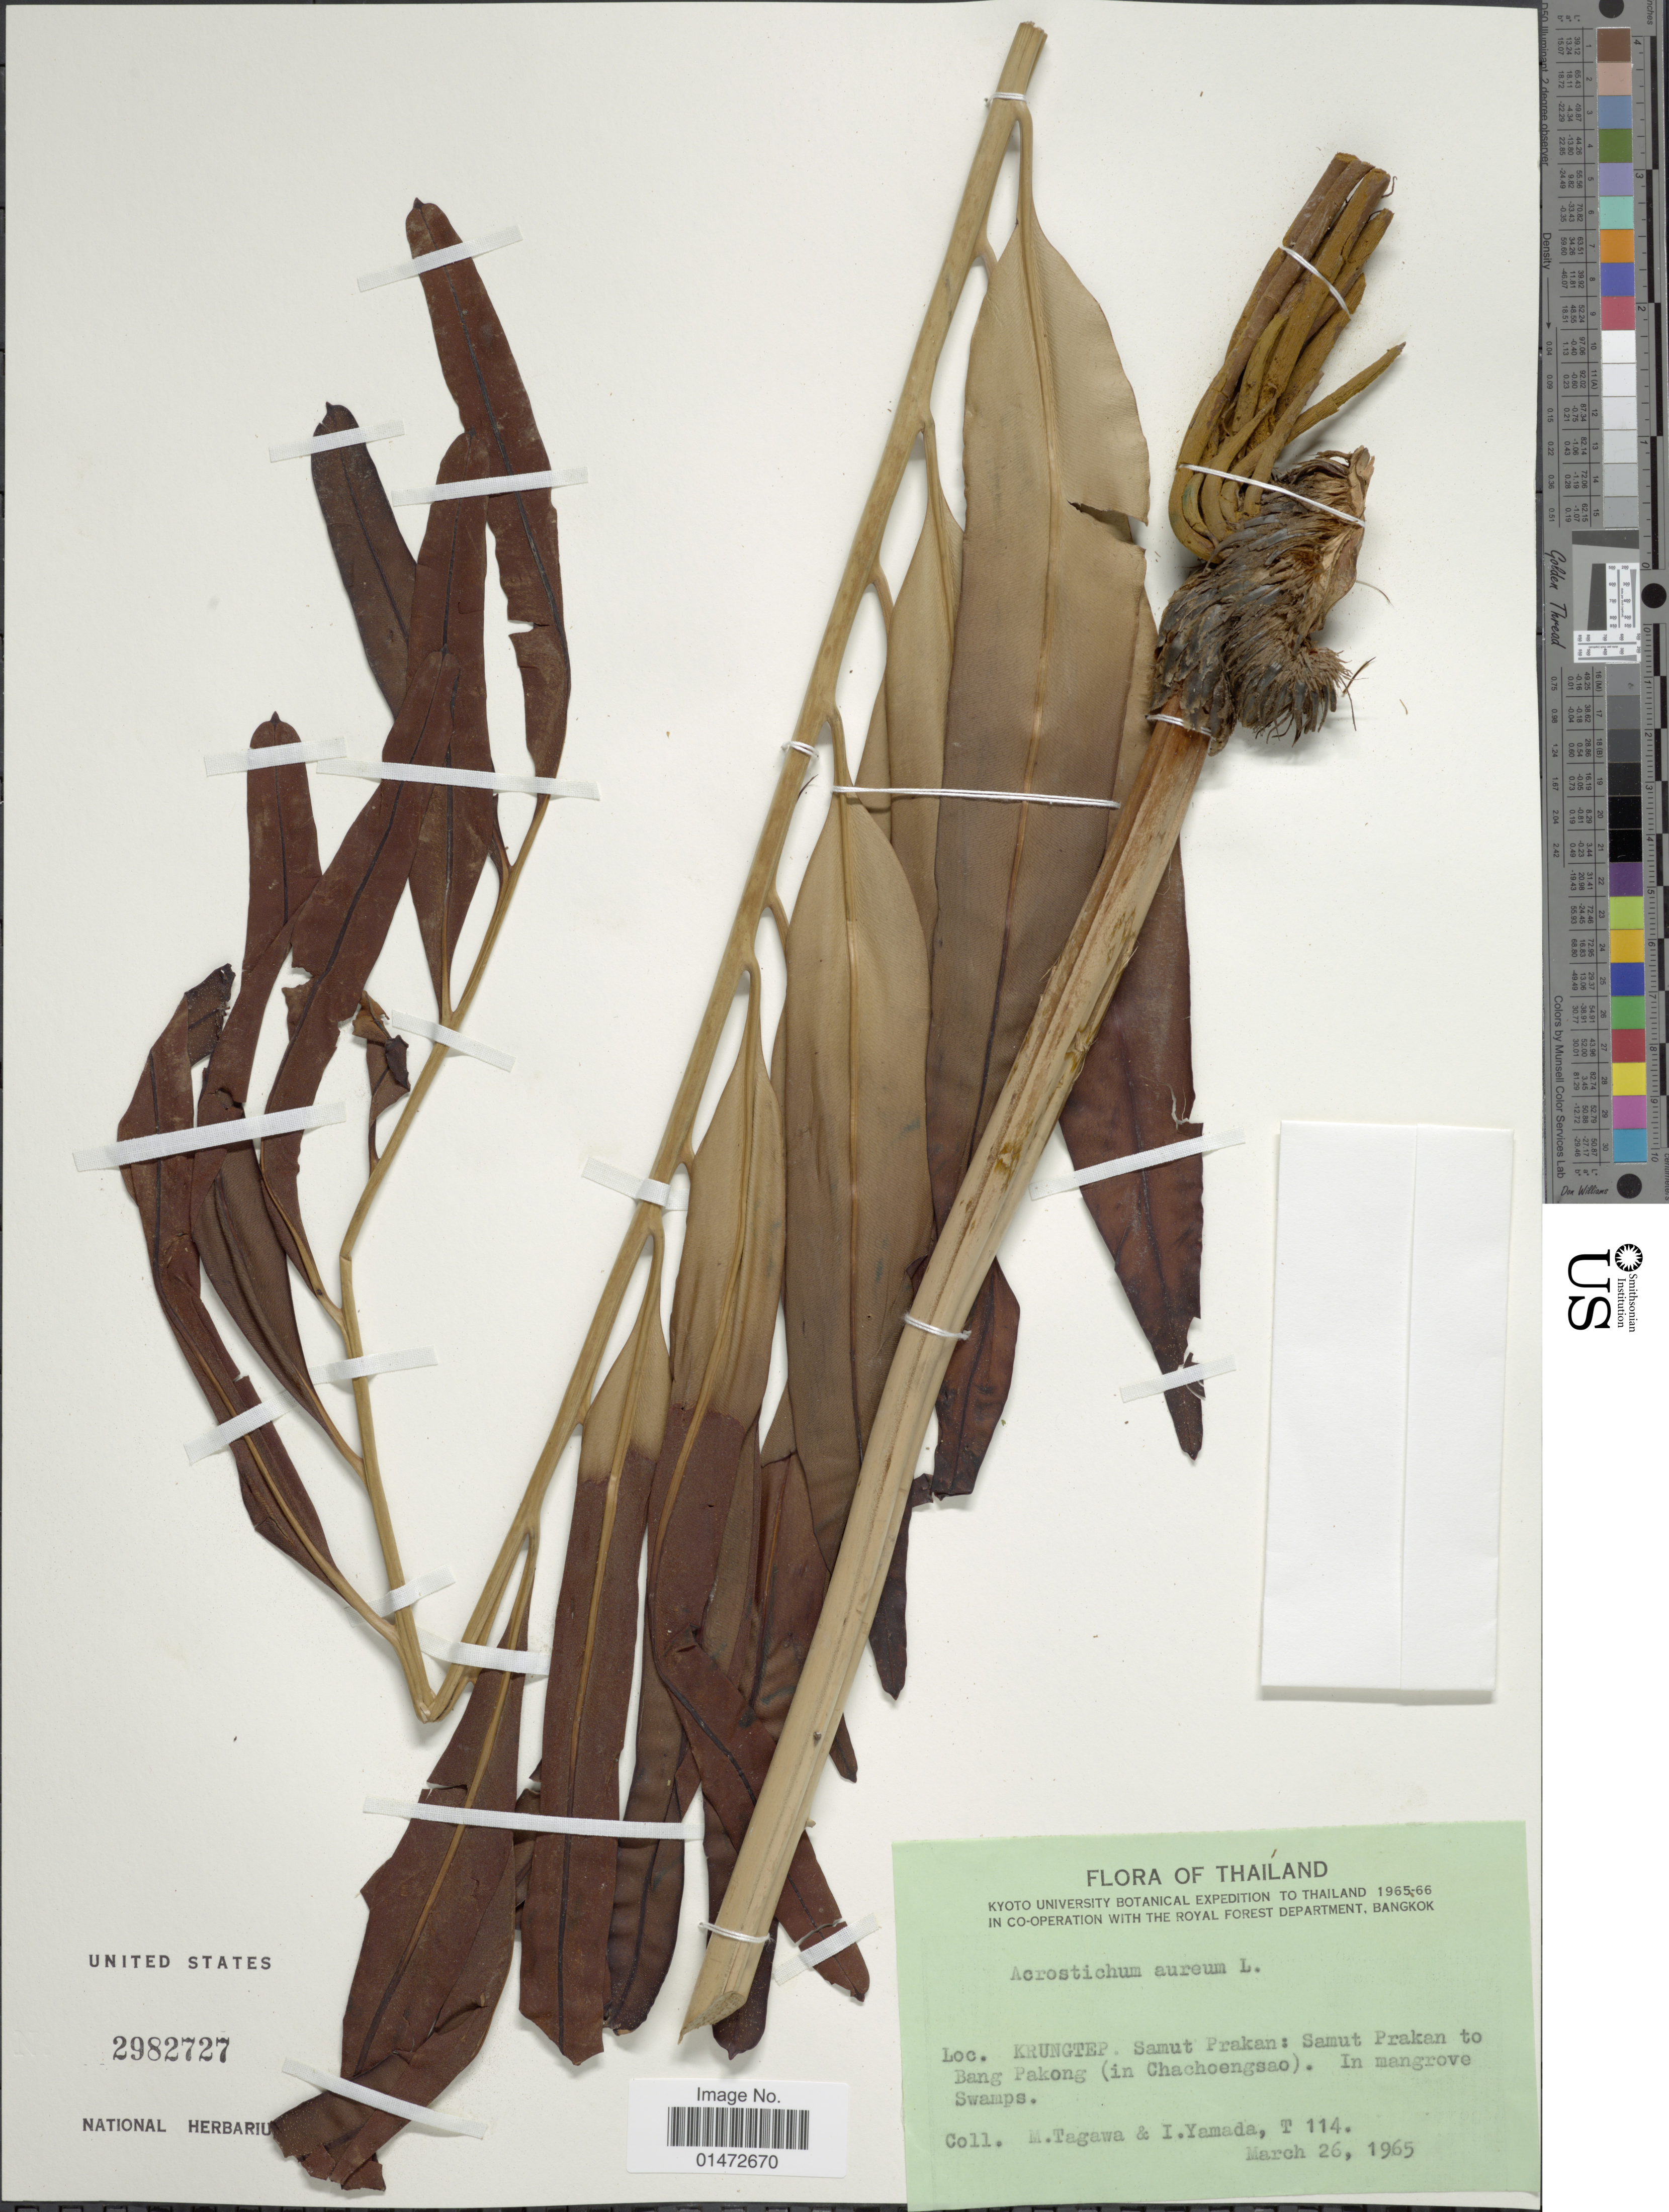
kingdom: Plantae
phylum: Tracheophyta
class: Polypodiopsida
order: Polypodiales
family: Pteridaceae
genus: Acrostichum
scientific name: Acrostichum aureum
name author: L.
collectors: M. Tagawa & I. Yamada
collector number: T 114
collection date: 1965-03-26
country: Thailand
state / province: Samut Prakan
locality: Krungtep. Samut Prakan to Bang Pakong (in Chachoengsao)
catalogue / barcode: US 2982727